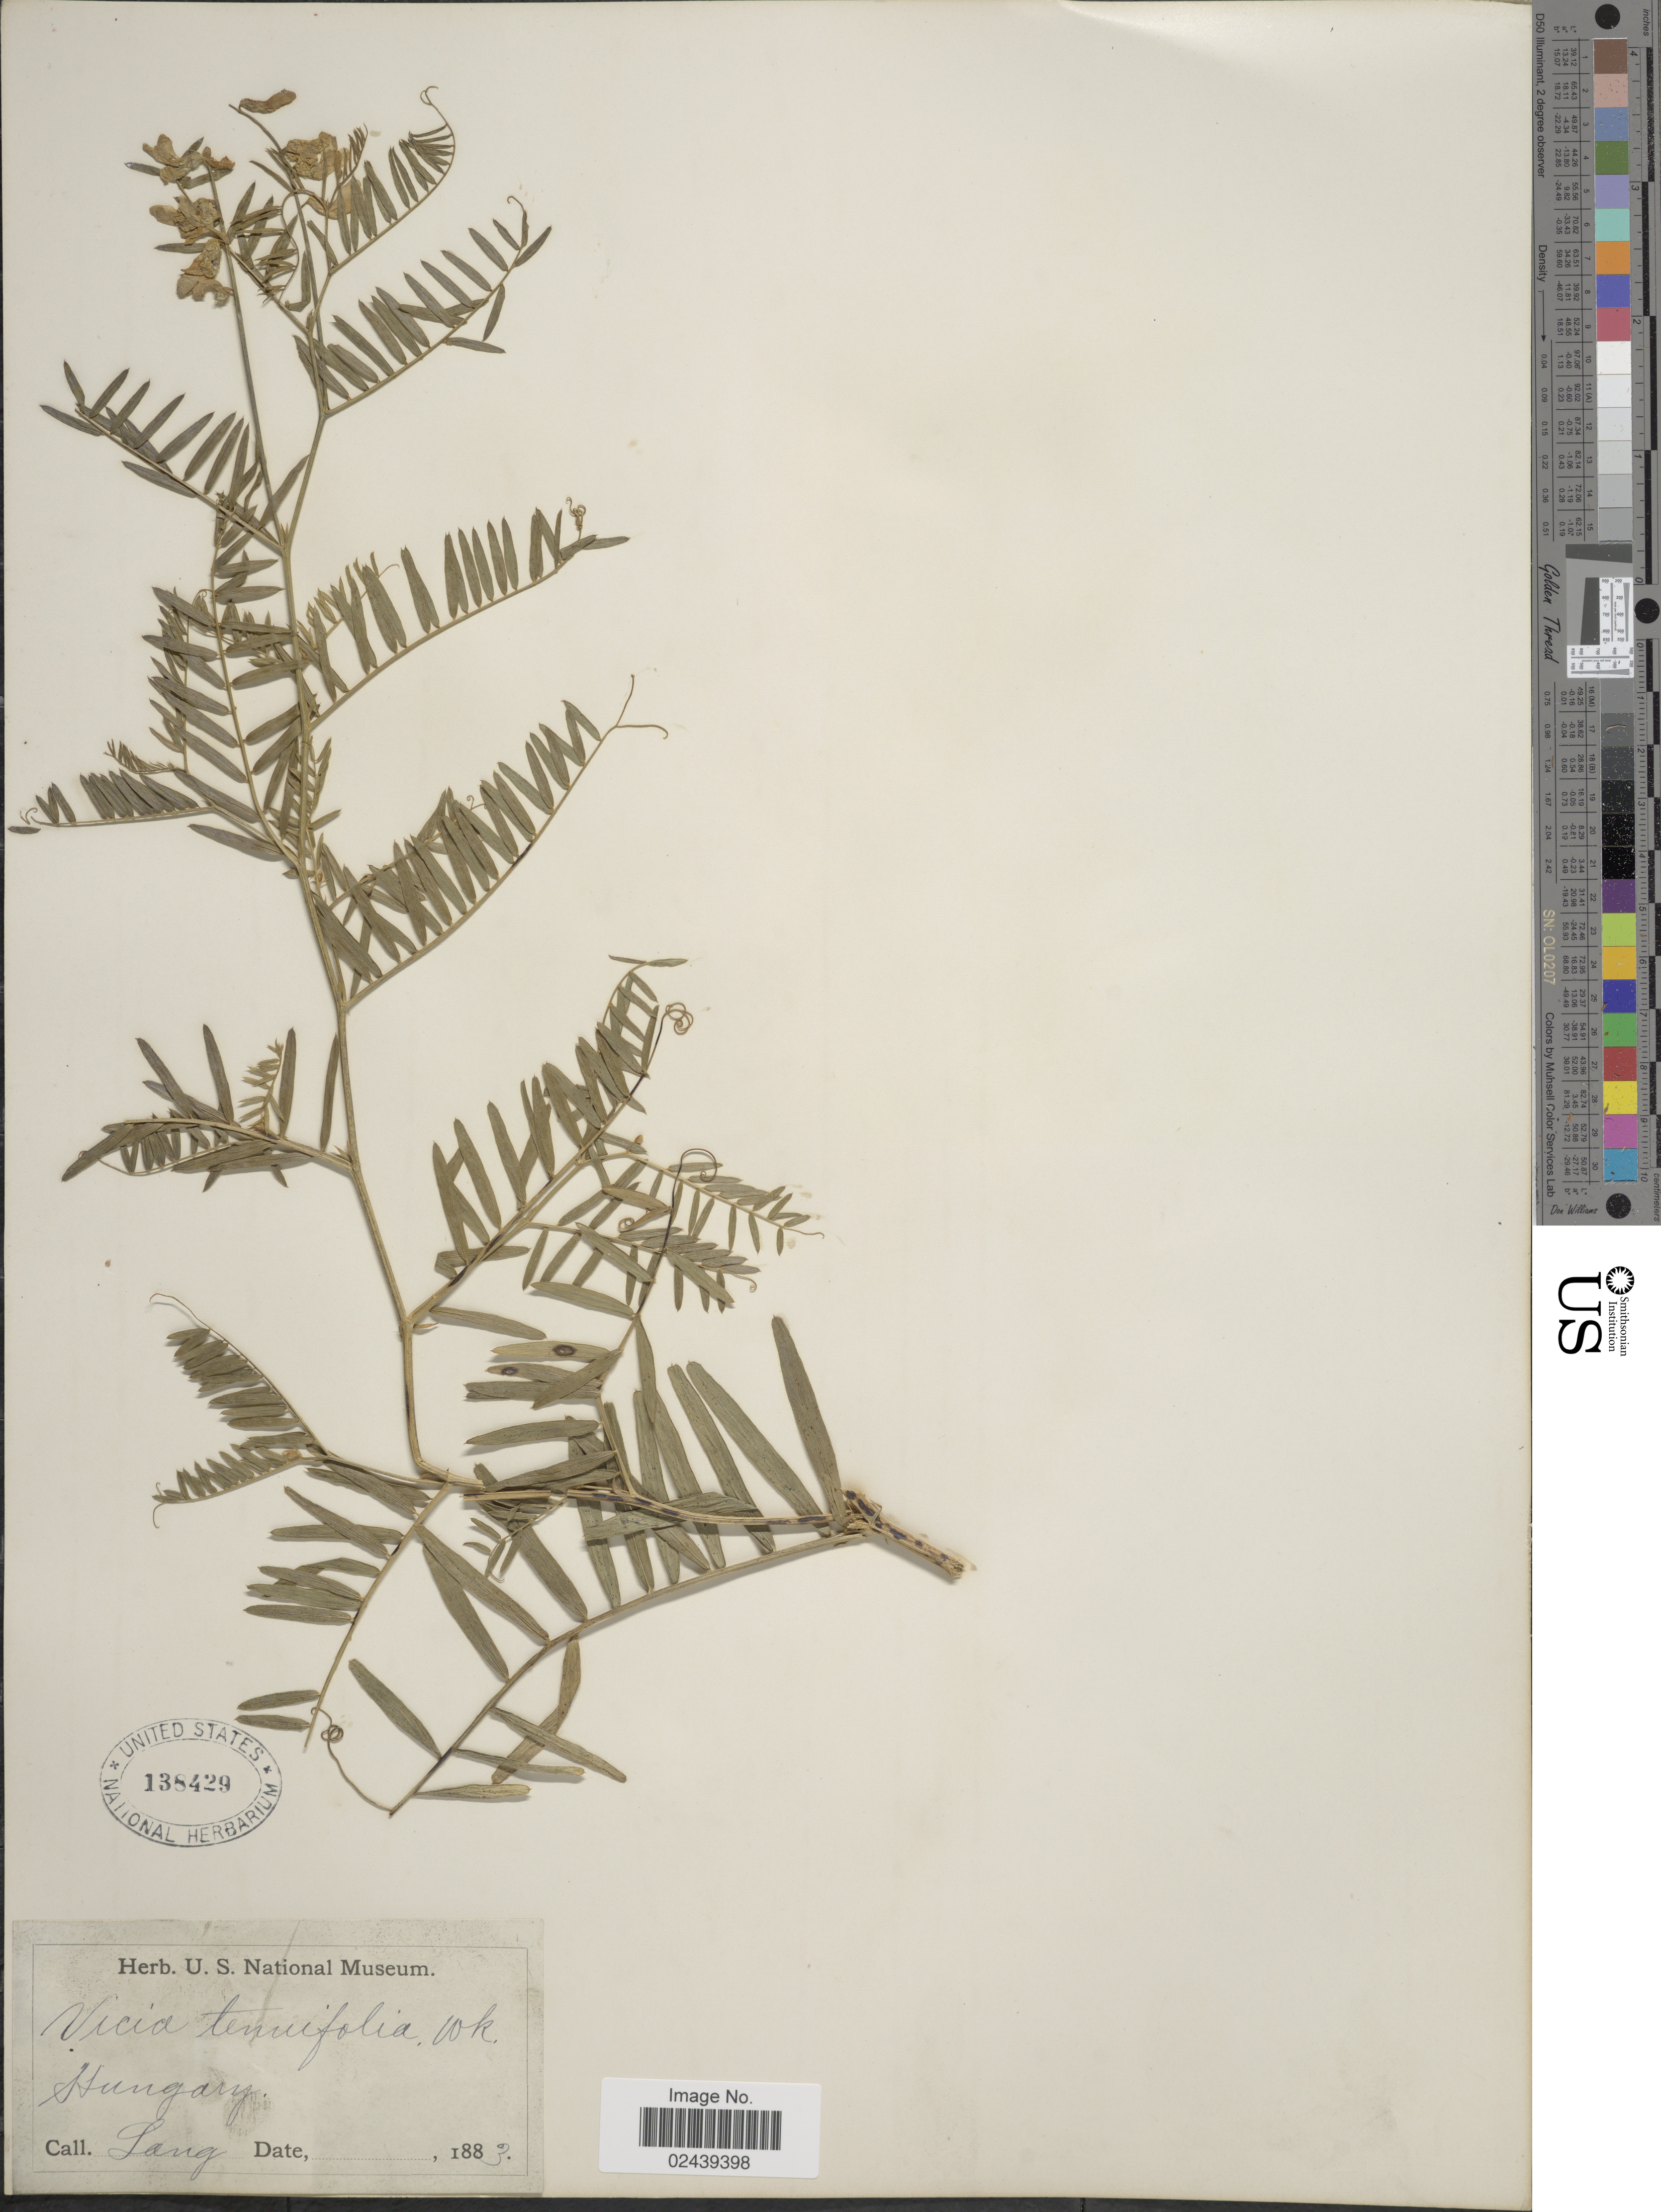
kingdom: Plantae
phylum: Tracheophyta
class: Magnoliopsida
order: Fabales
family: Fabaceae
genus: Vicia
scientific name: Vicia tenuifolia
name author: Ten.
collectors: -- Lang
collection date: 1883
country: Hungary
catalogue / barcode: US 138429